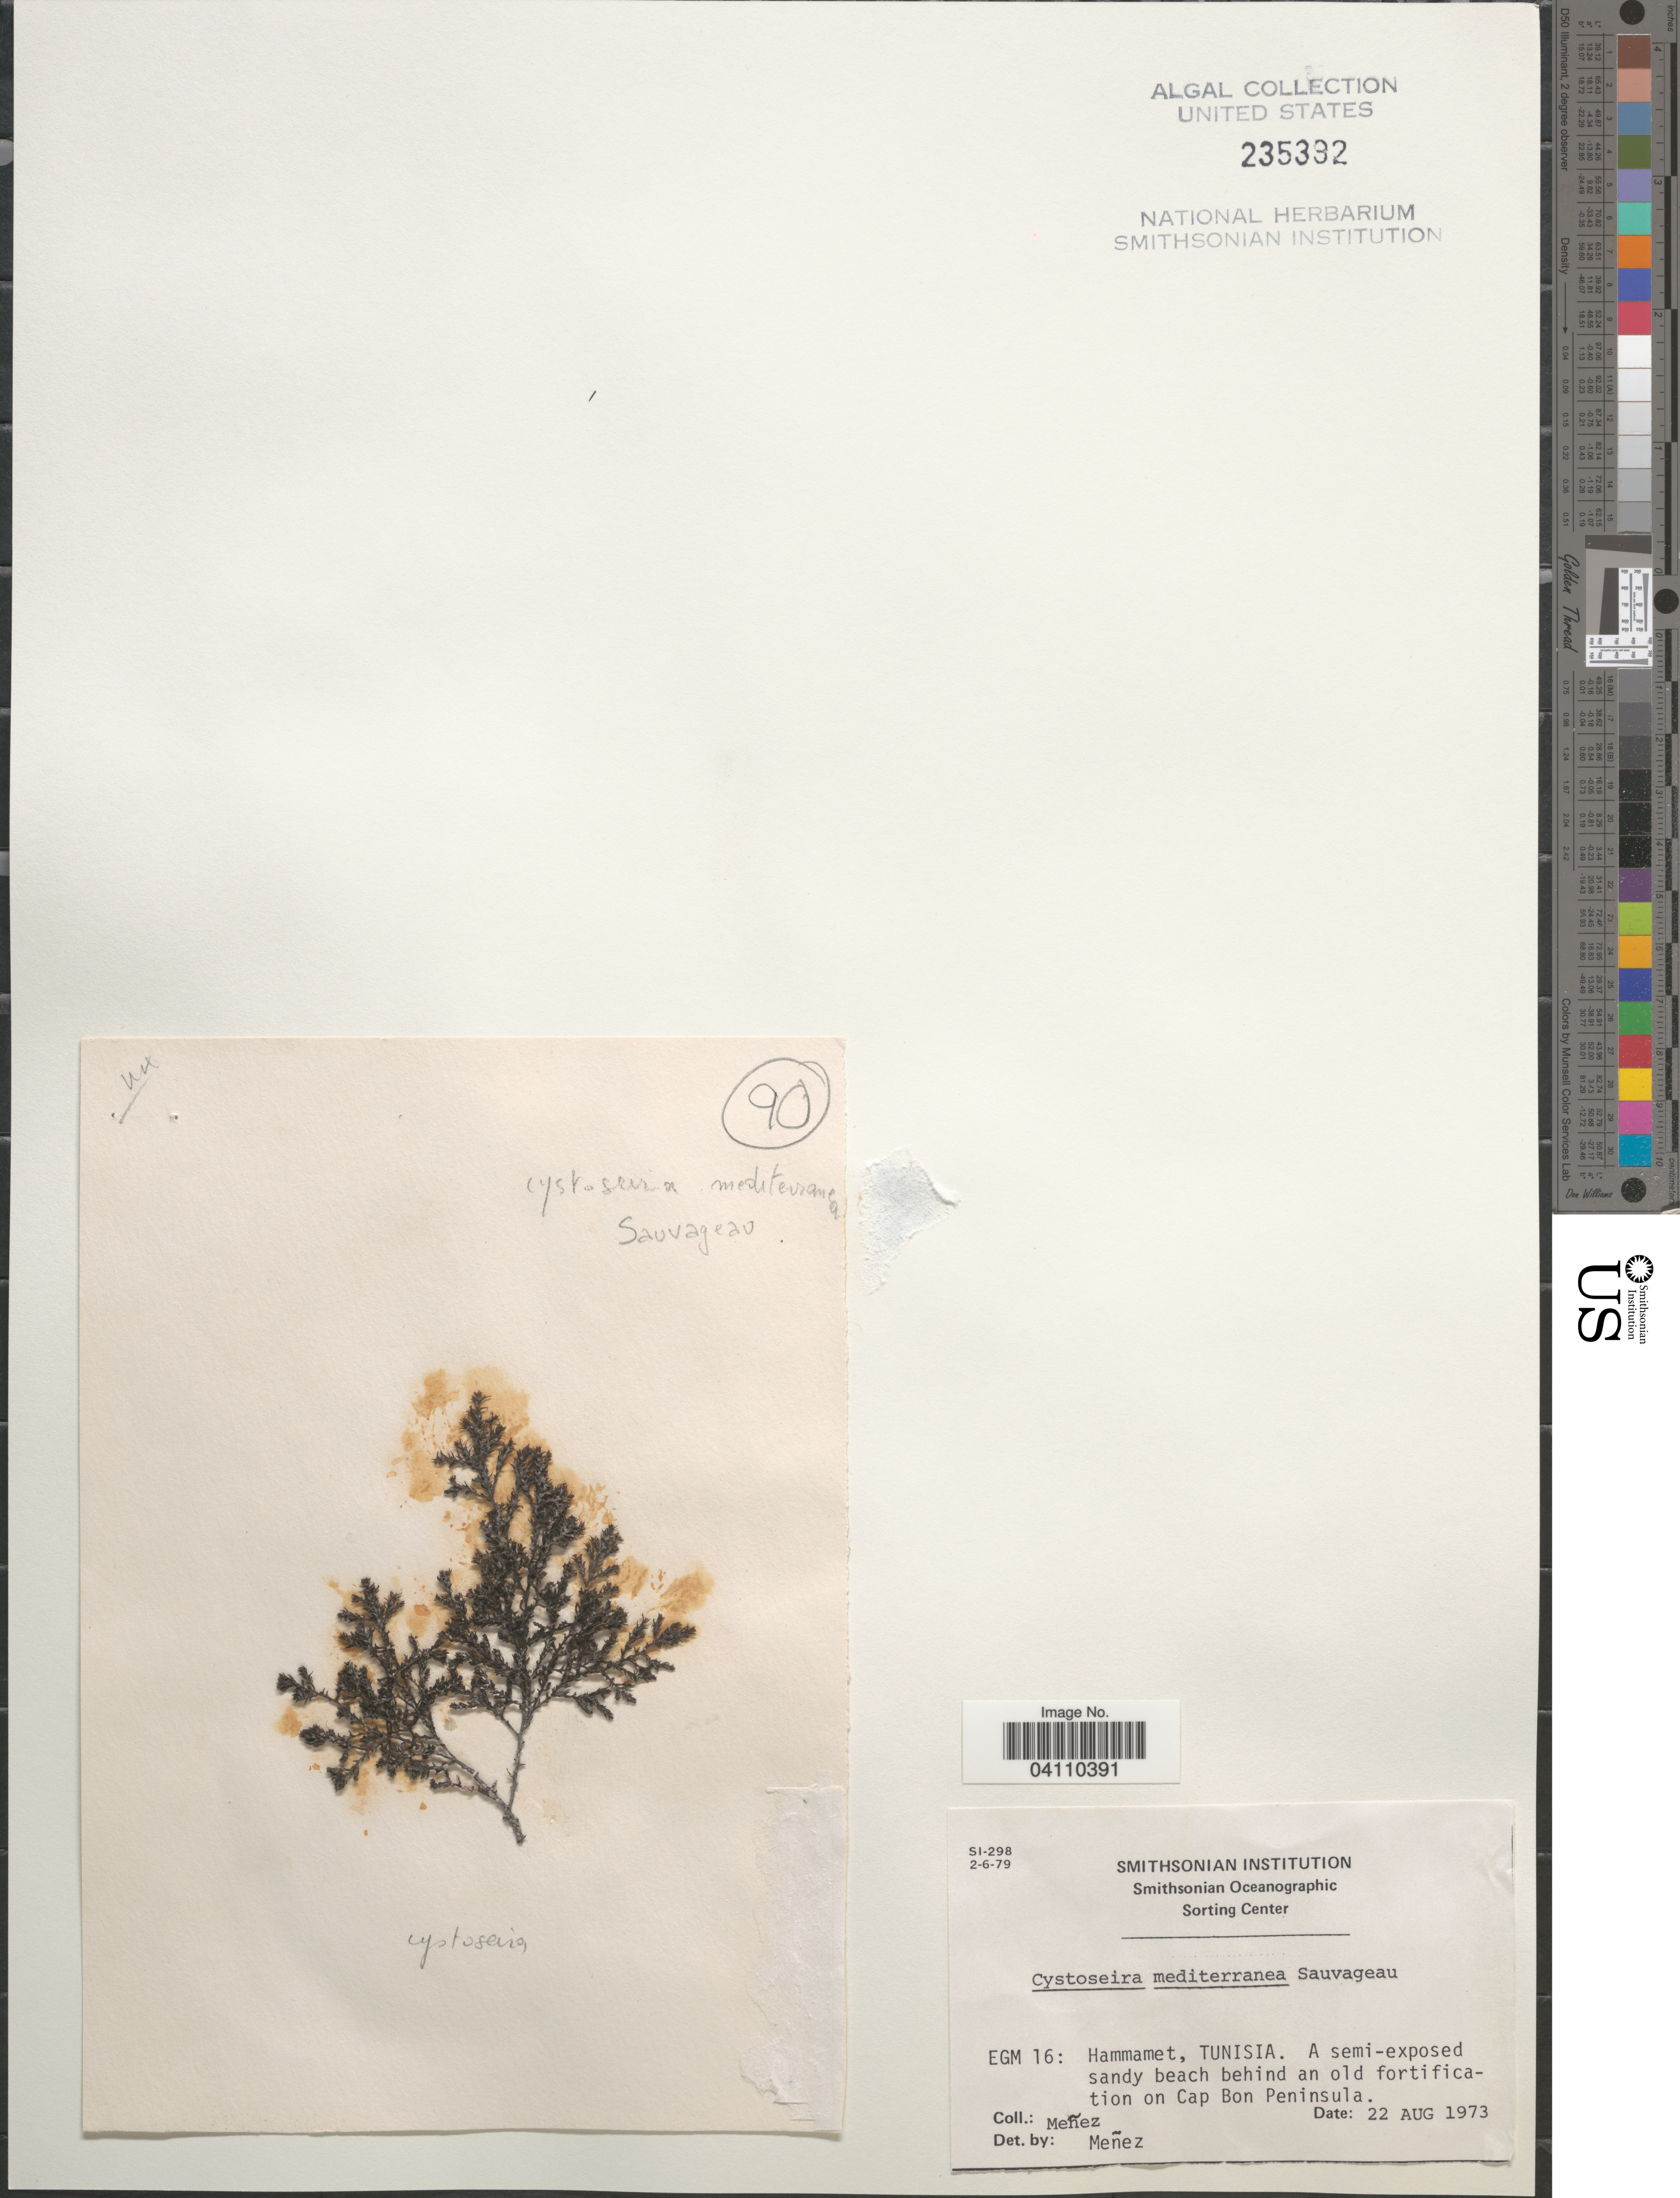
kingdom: Chromista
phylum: Ochrophyta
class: Phaeophyceae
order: Fucales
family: Sargassaceae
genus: Ericaria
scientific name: Ericaria mediterranea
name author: (Sauvageau) Molinari & Guiry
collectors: Menez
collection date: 1973-08-22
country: Tunisia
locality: EGM 16: Hammamet, Tunisia. A semi-exposed sandy beach behind an old fortification on Cap Bon Peninsula.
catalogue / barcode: US 235392